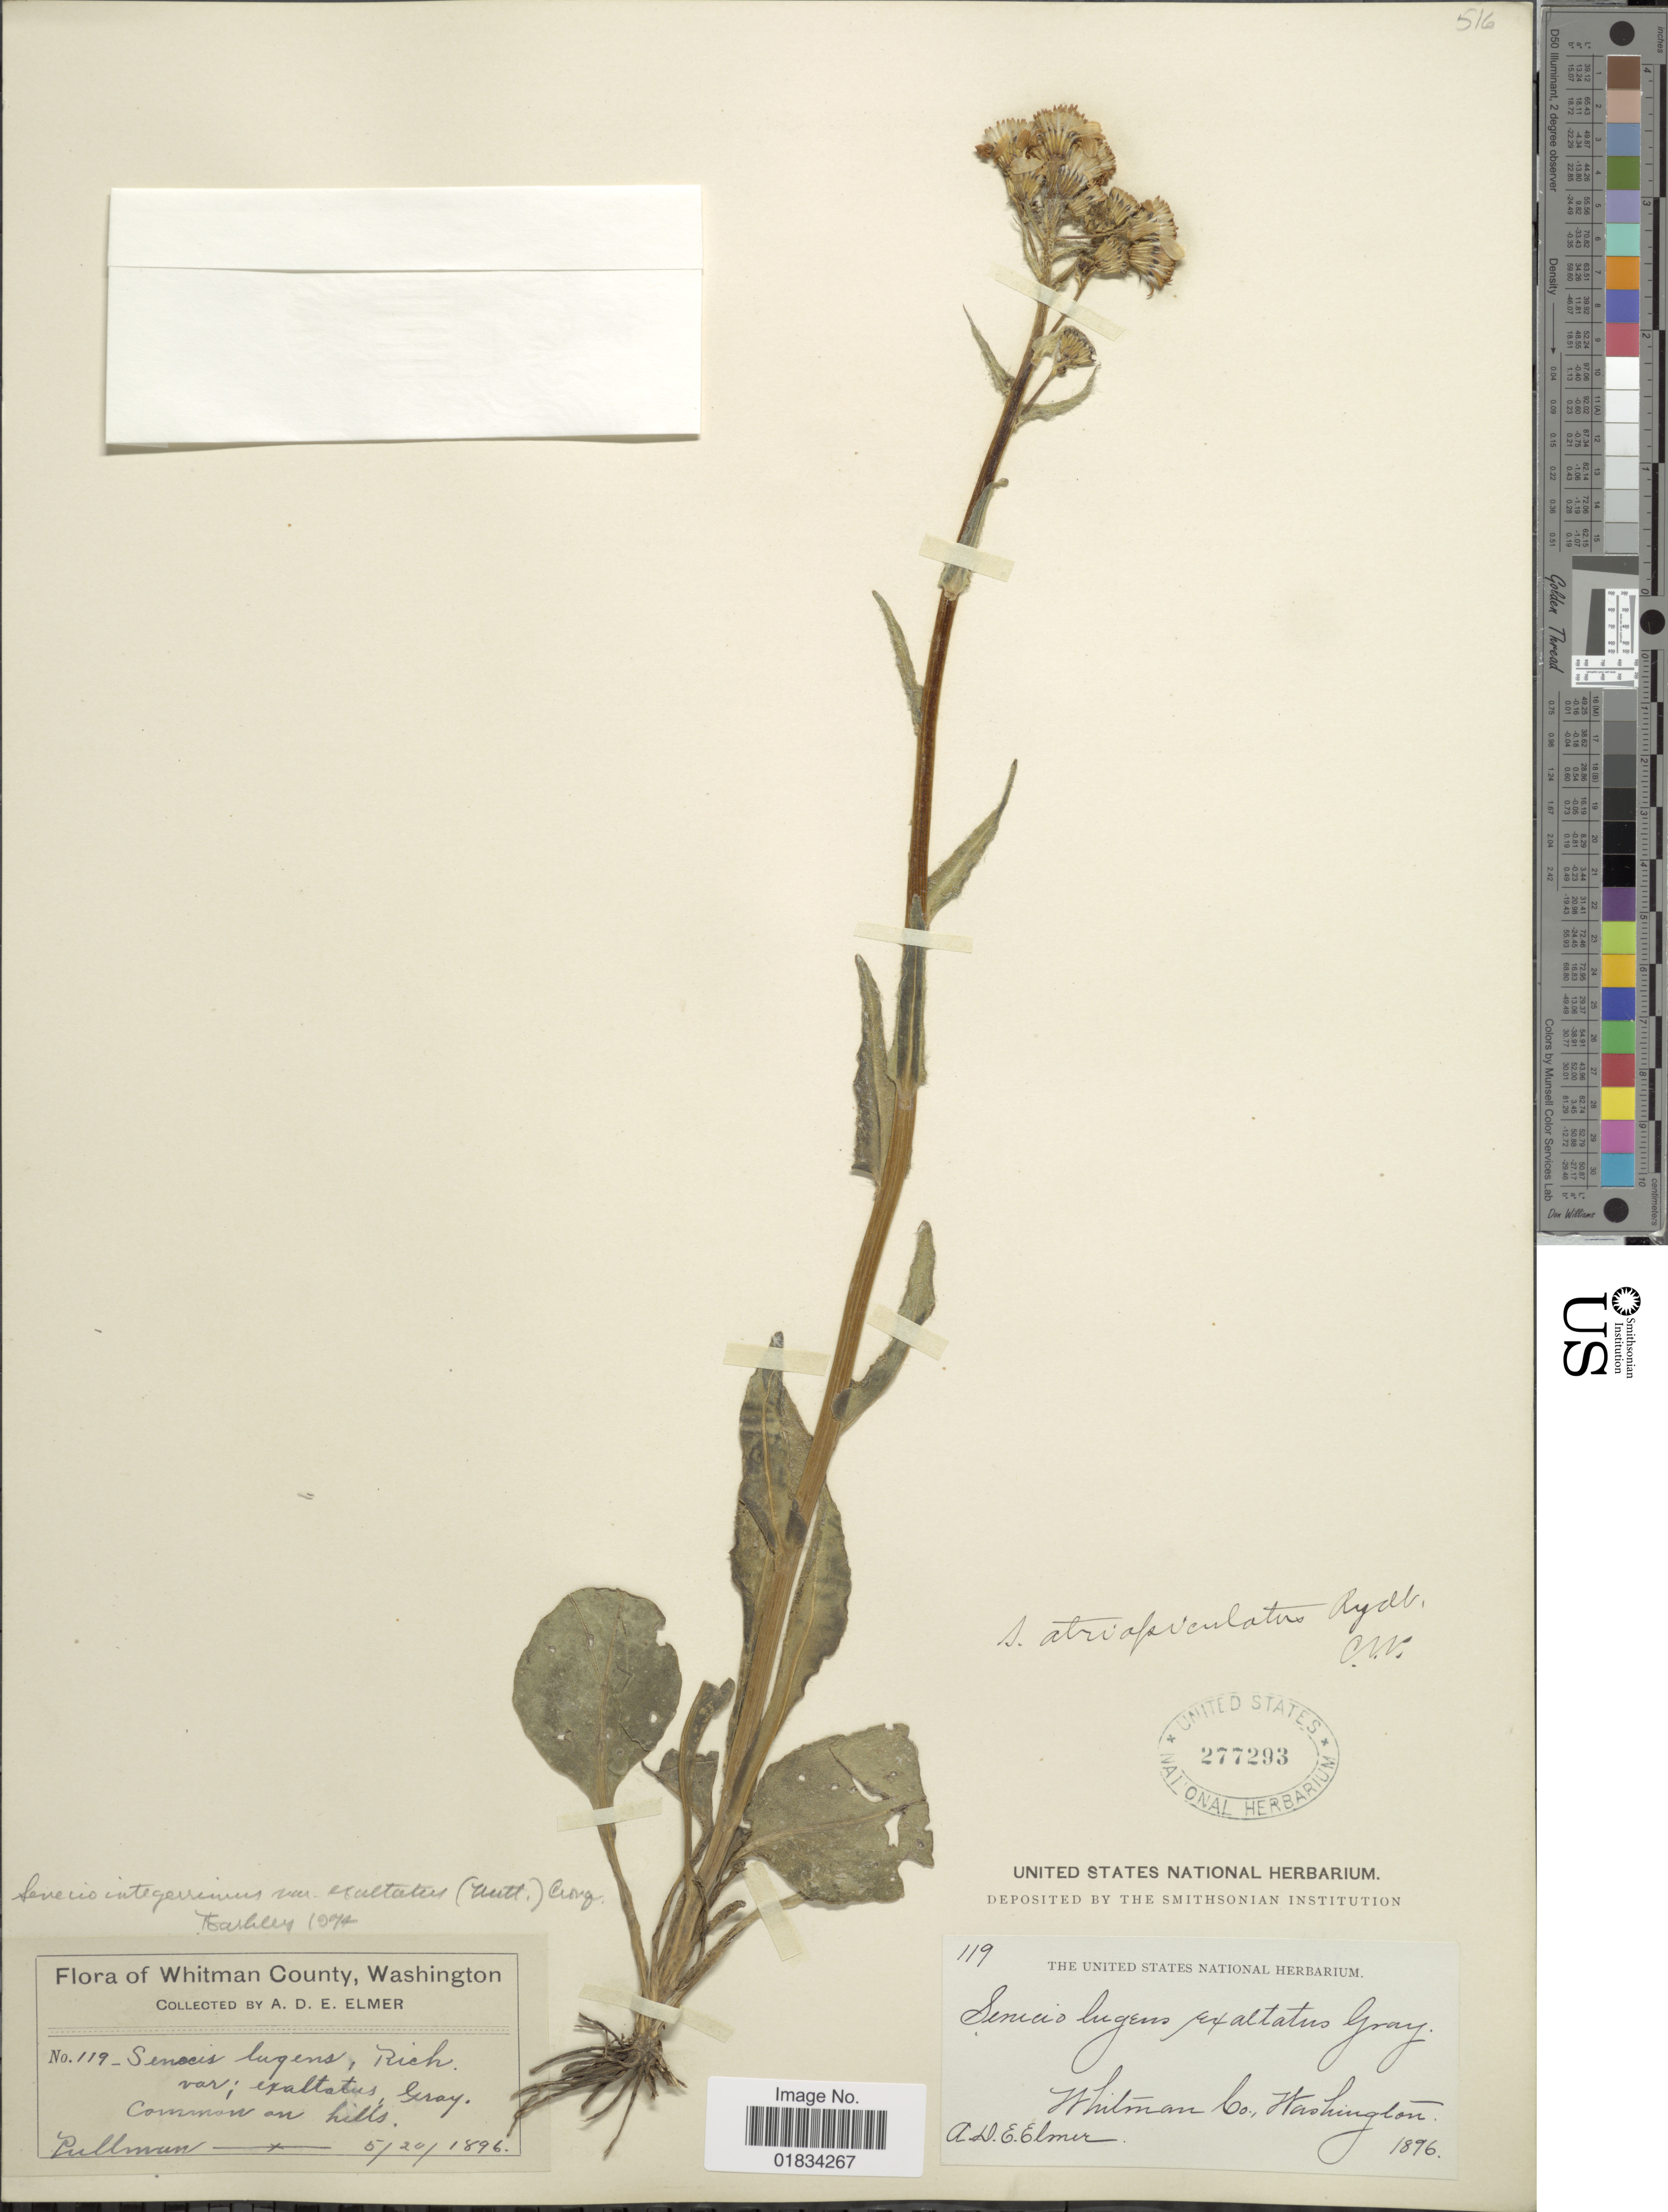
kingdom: Plantae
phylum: Tracheophyta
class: Magnoliopsida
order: Asterales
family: Asteraceae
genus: Senecio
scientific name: Senecio integerrimus var. exaltatus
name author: (Nutt.) Cronq.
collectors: A. D. E. Elmer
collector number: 119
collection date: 1896-05-20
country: United States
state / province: Washington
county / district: Whitman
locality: Whitman County. Pullman [unsure placement]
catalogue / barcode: US 277293